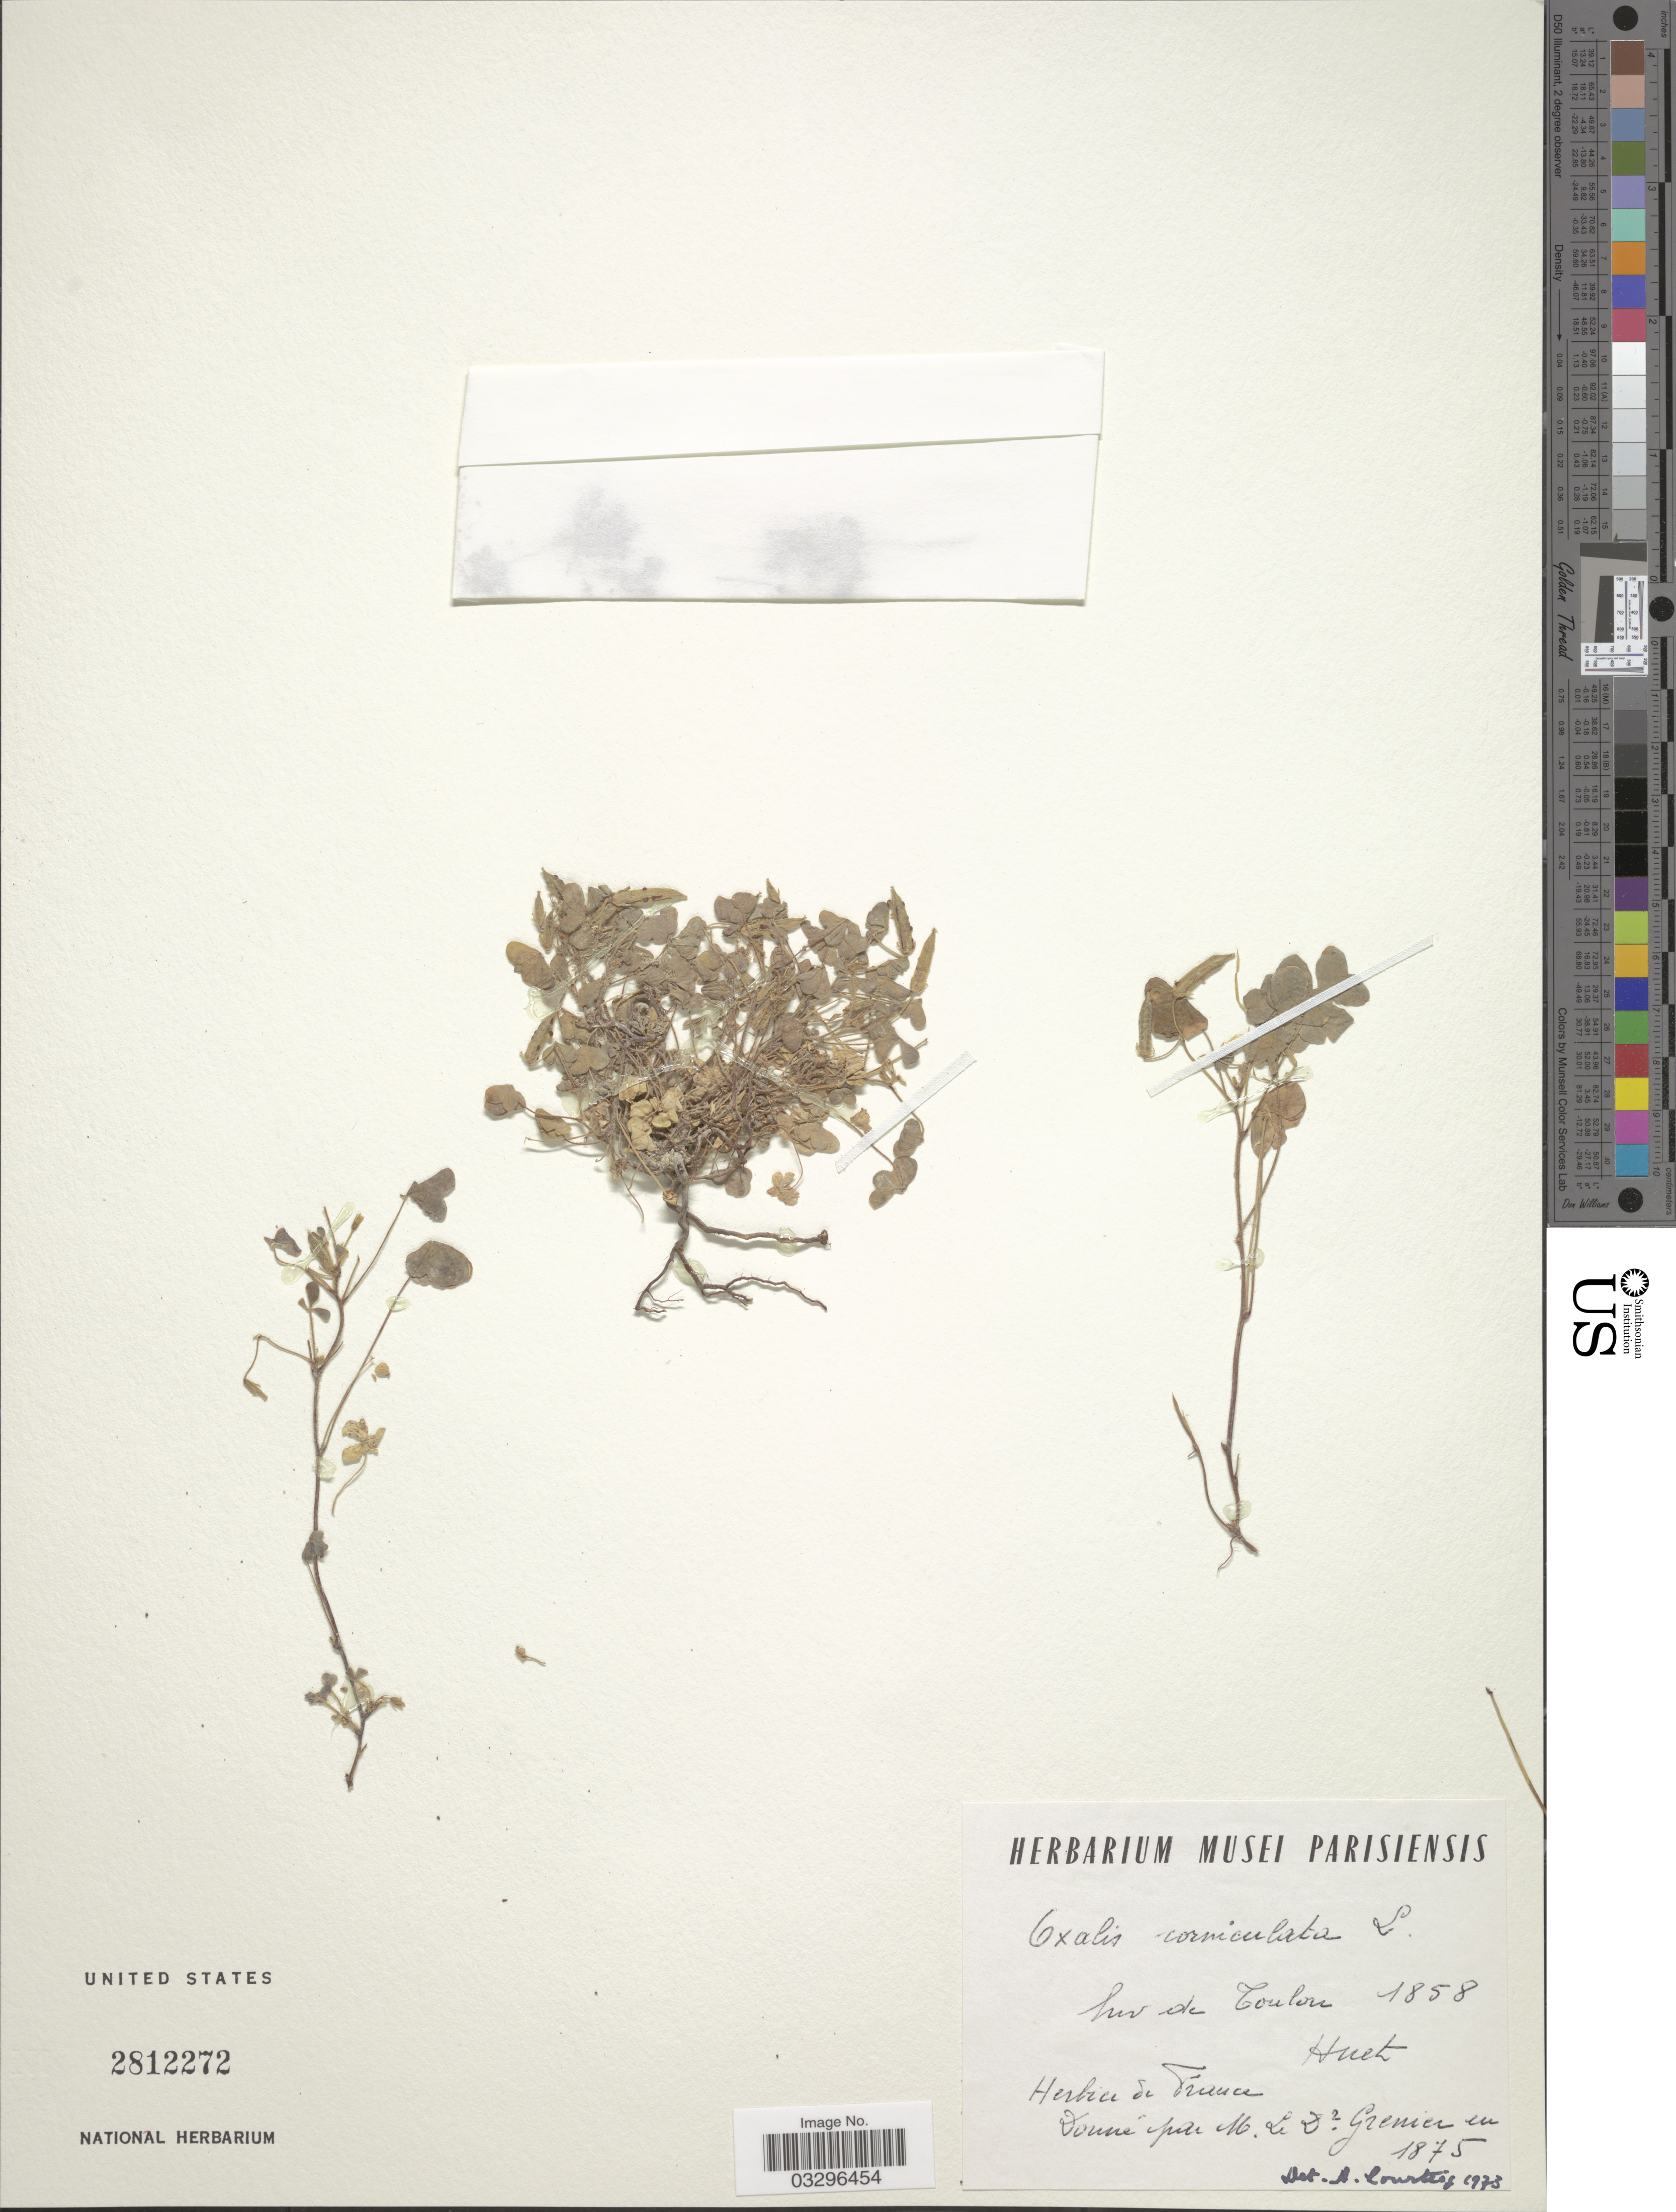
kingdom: Plantae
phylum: Tracheophyta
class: Magnoliopsida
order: Oxalidales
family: Oxalidaceae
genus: Oxalis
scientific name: Oxalis corniculata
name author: L.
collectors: -. Huet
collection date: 1875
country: France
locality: Env de Toulon.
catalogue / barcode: US 2812272